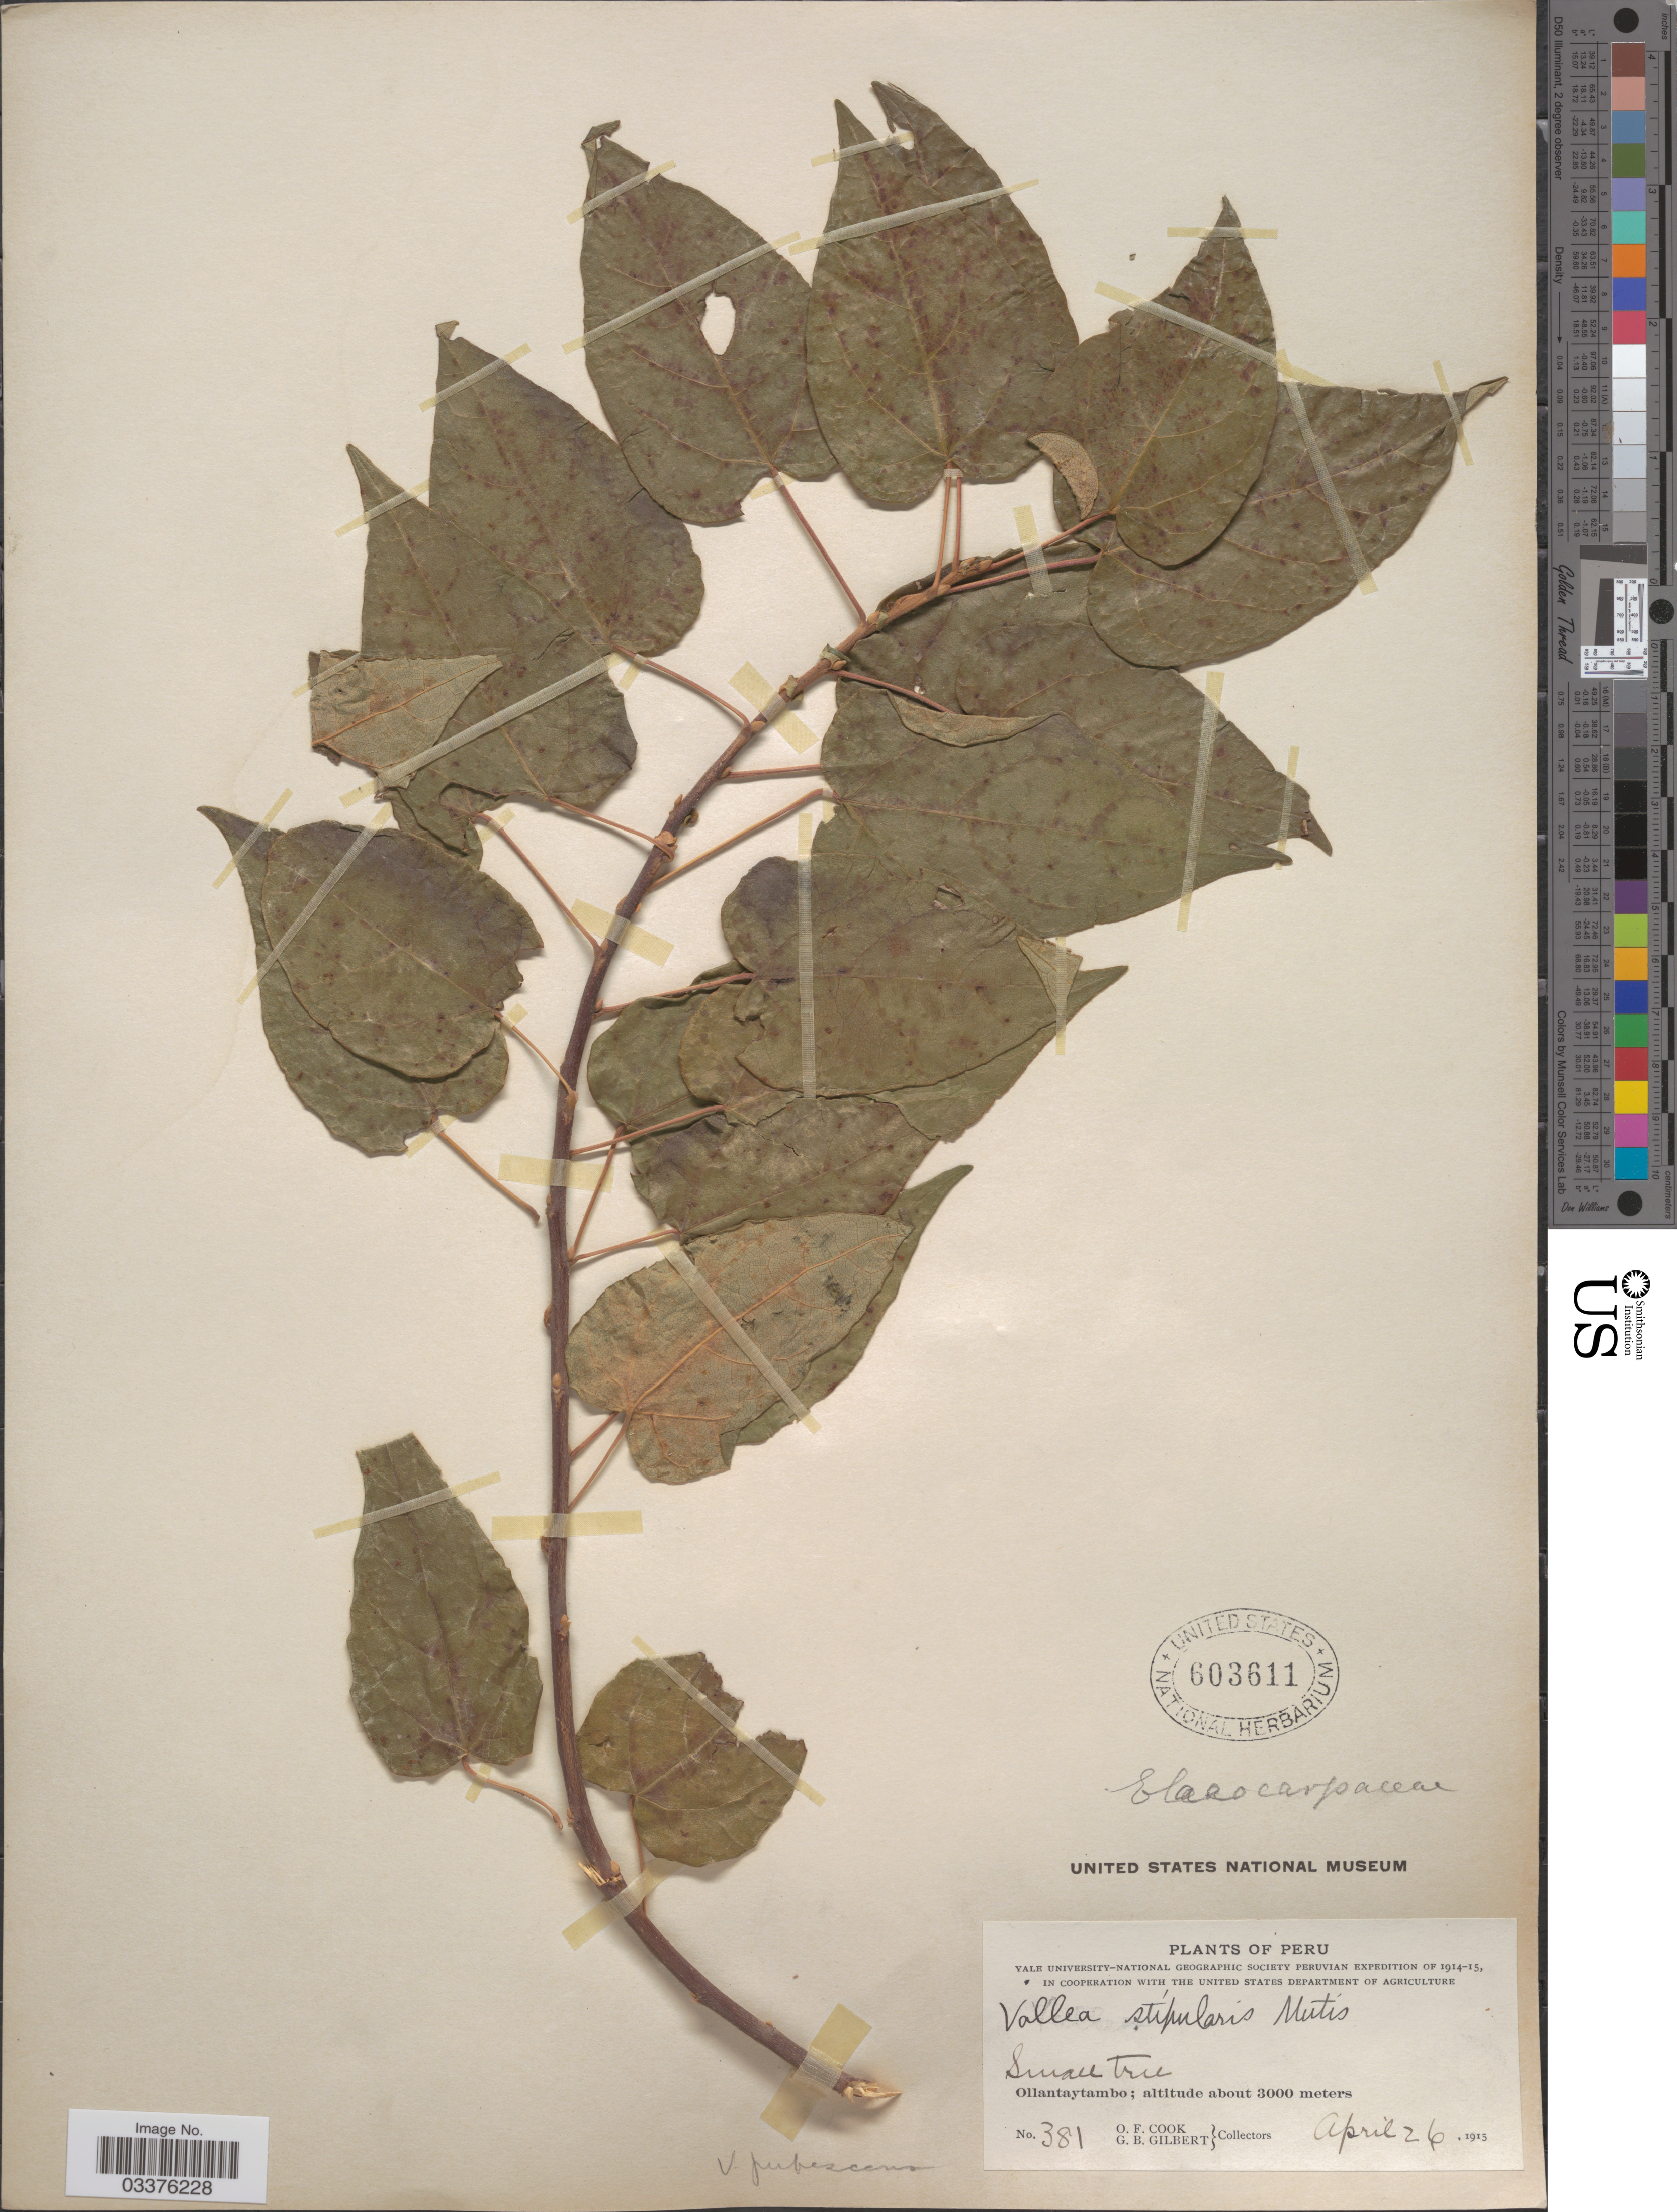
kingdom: Plantae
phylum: Tracheophyta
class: Magnoliopsida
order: Oxalidales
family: Elaeocarpaceae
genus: Vallea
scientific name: Vallea stipularis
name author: L. f.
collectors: O. F. Cook & G. B. Gilbert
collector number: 381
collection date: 1915-04-26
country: Peru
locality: Ollantaytambo.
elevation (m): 3000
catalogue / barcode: US 603611